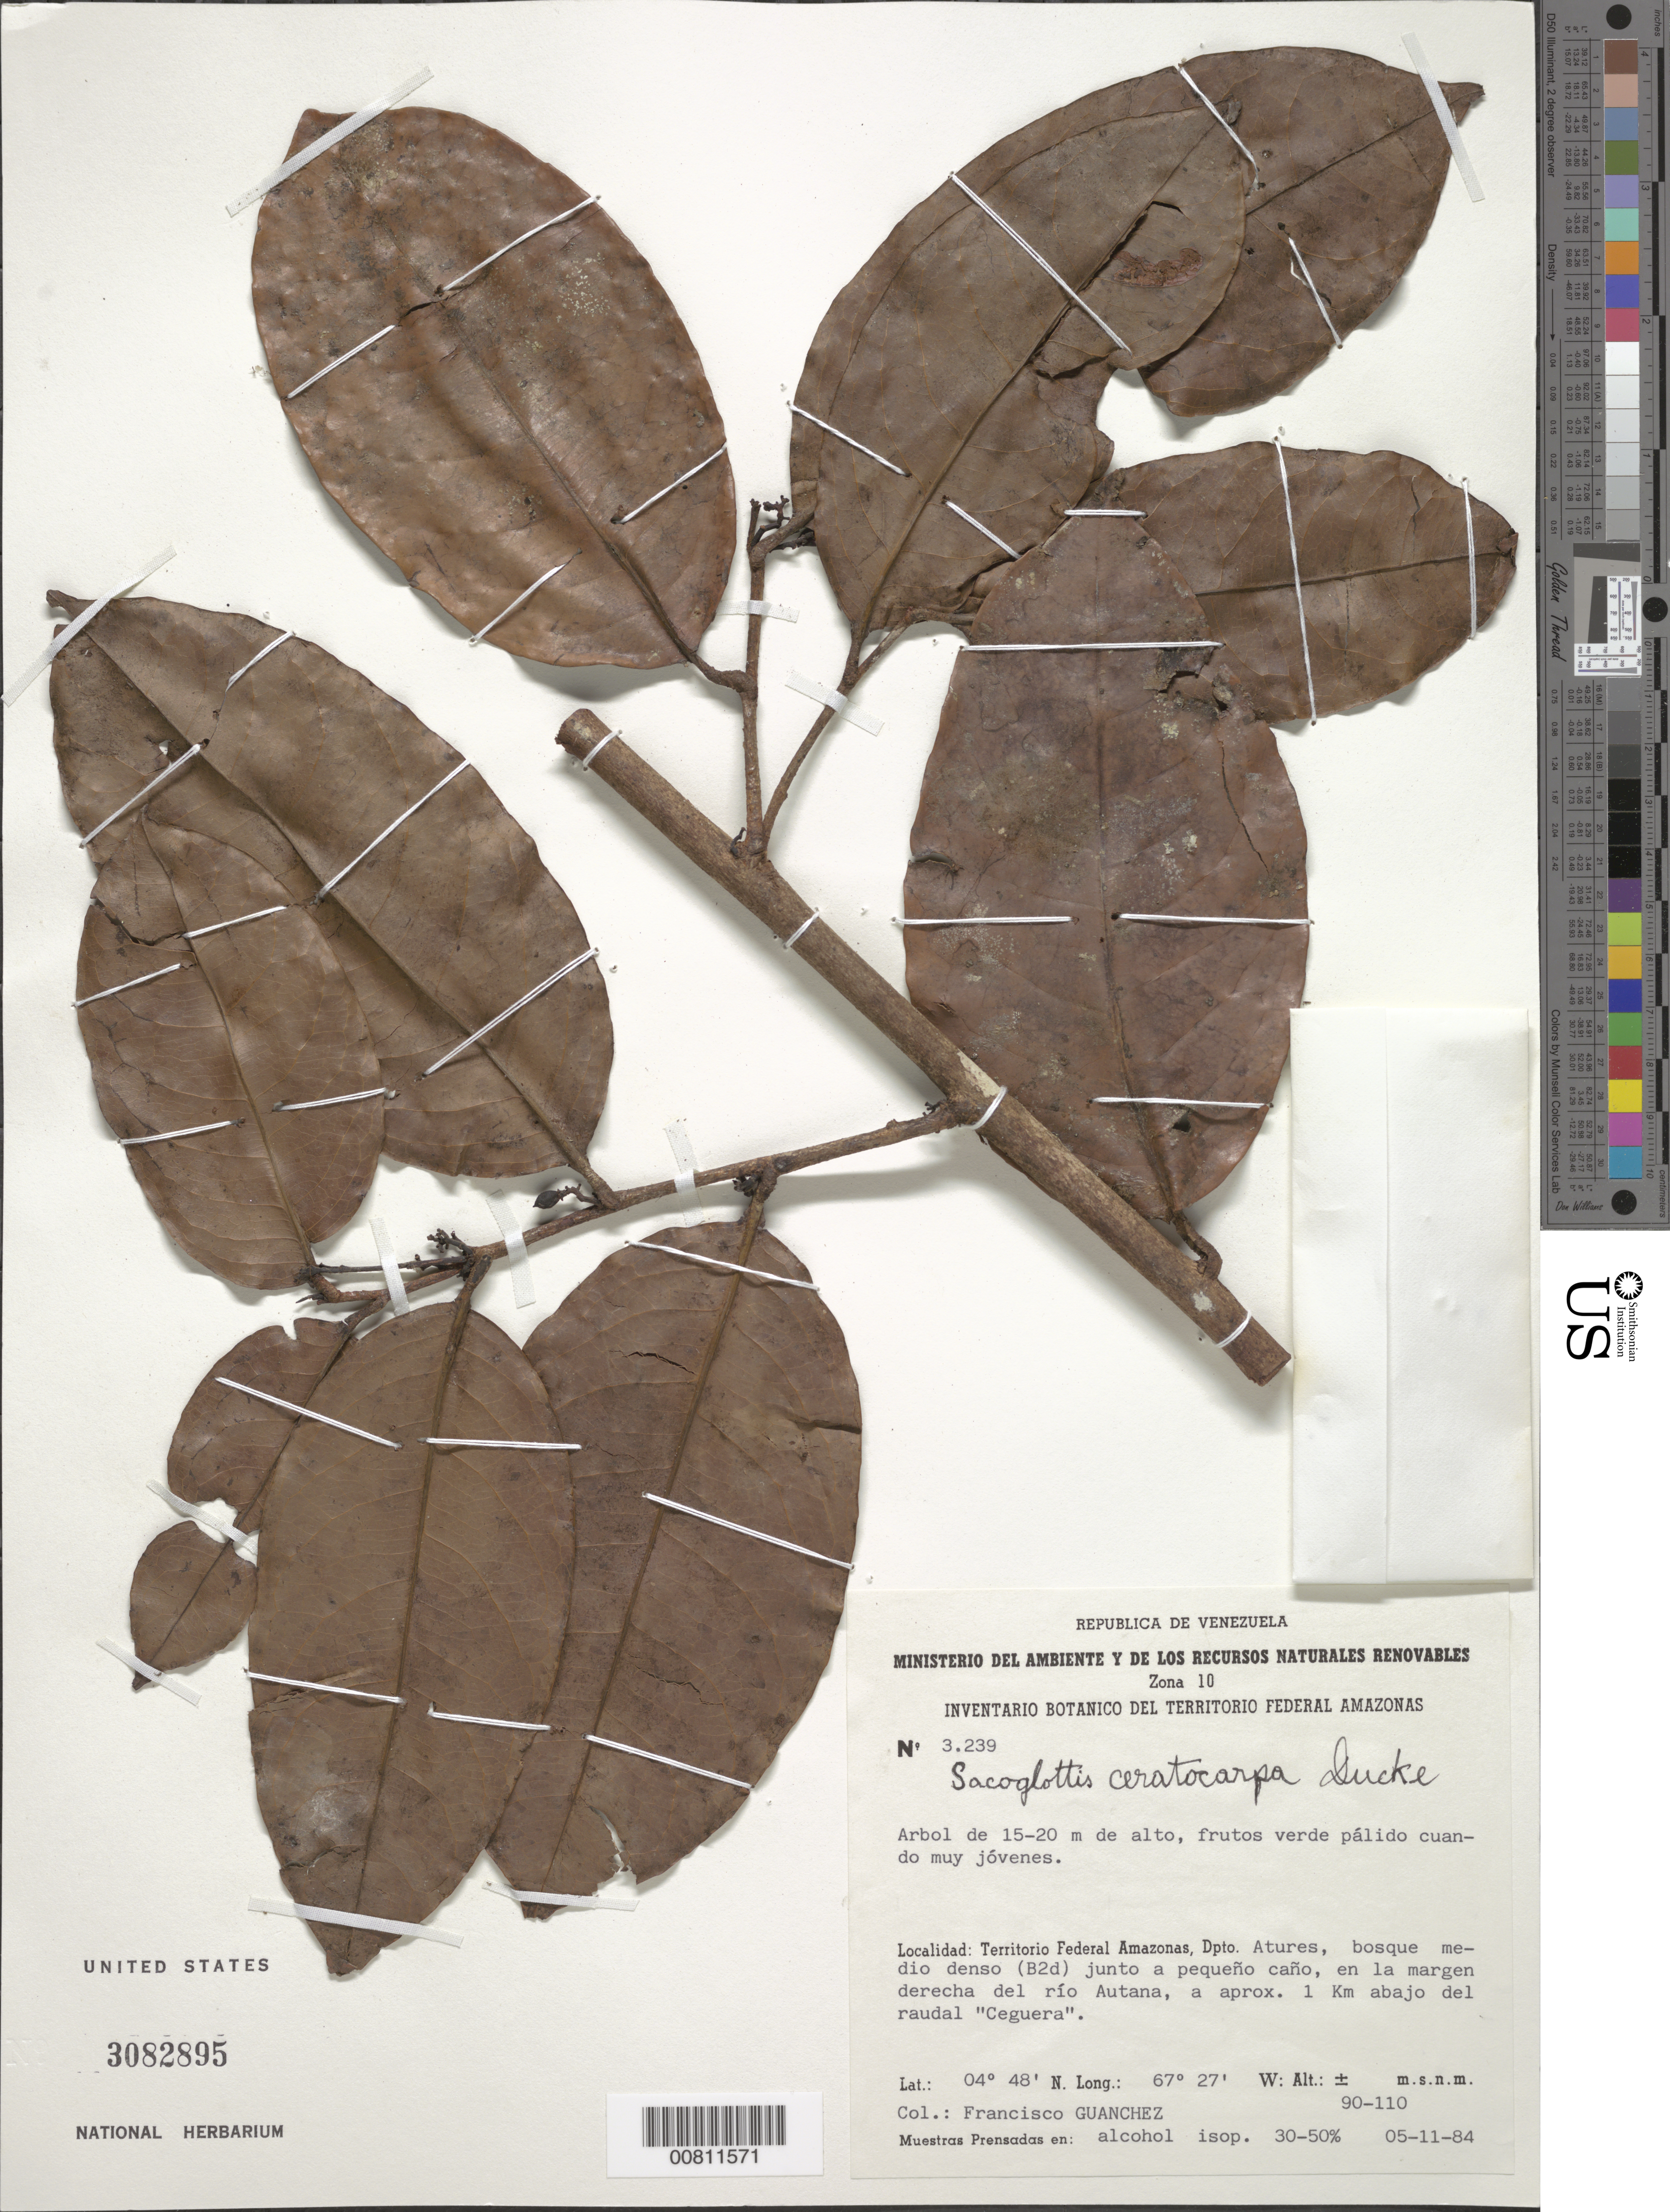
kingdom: Plantae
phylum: Tracheophyta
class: Magnoliopsida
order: Malpighiales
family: Humiriaceae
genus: Sacoglottis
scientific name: Sacoglottis ceratocarpa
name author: Ducke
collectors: F. Guánchez M.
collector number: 3239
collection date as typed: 5-Nov-84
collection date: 1984-11-05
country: Venezuela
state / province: Amazonas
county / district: Atures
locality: Río Autana, a aprox. 1 km abajo del raudal "Ceguera"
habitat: Bosque mediano denso (B2d) junto a pequeño caño, en margen del río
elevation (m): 90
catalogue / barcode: US 3082895